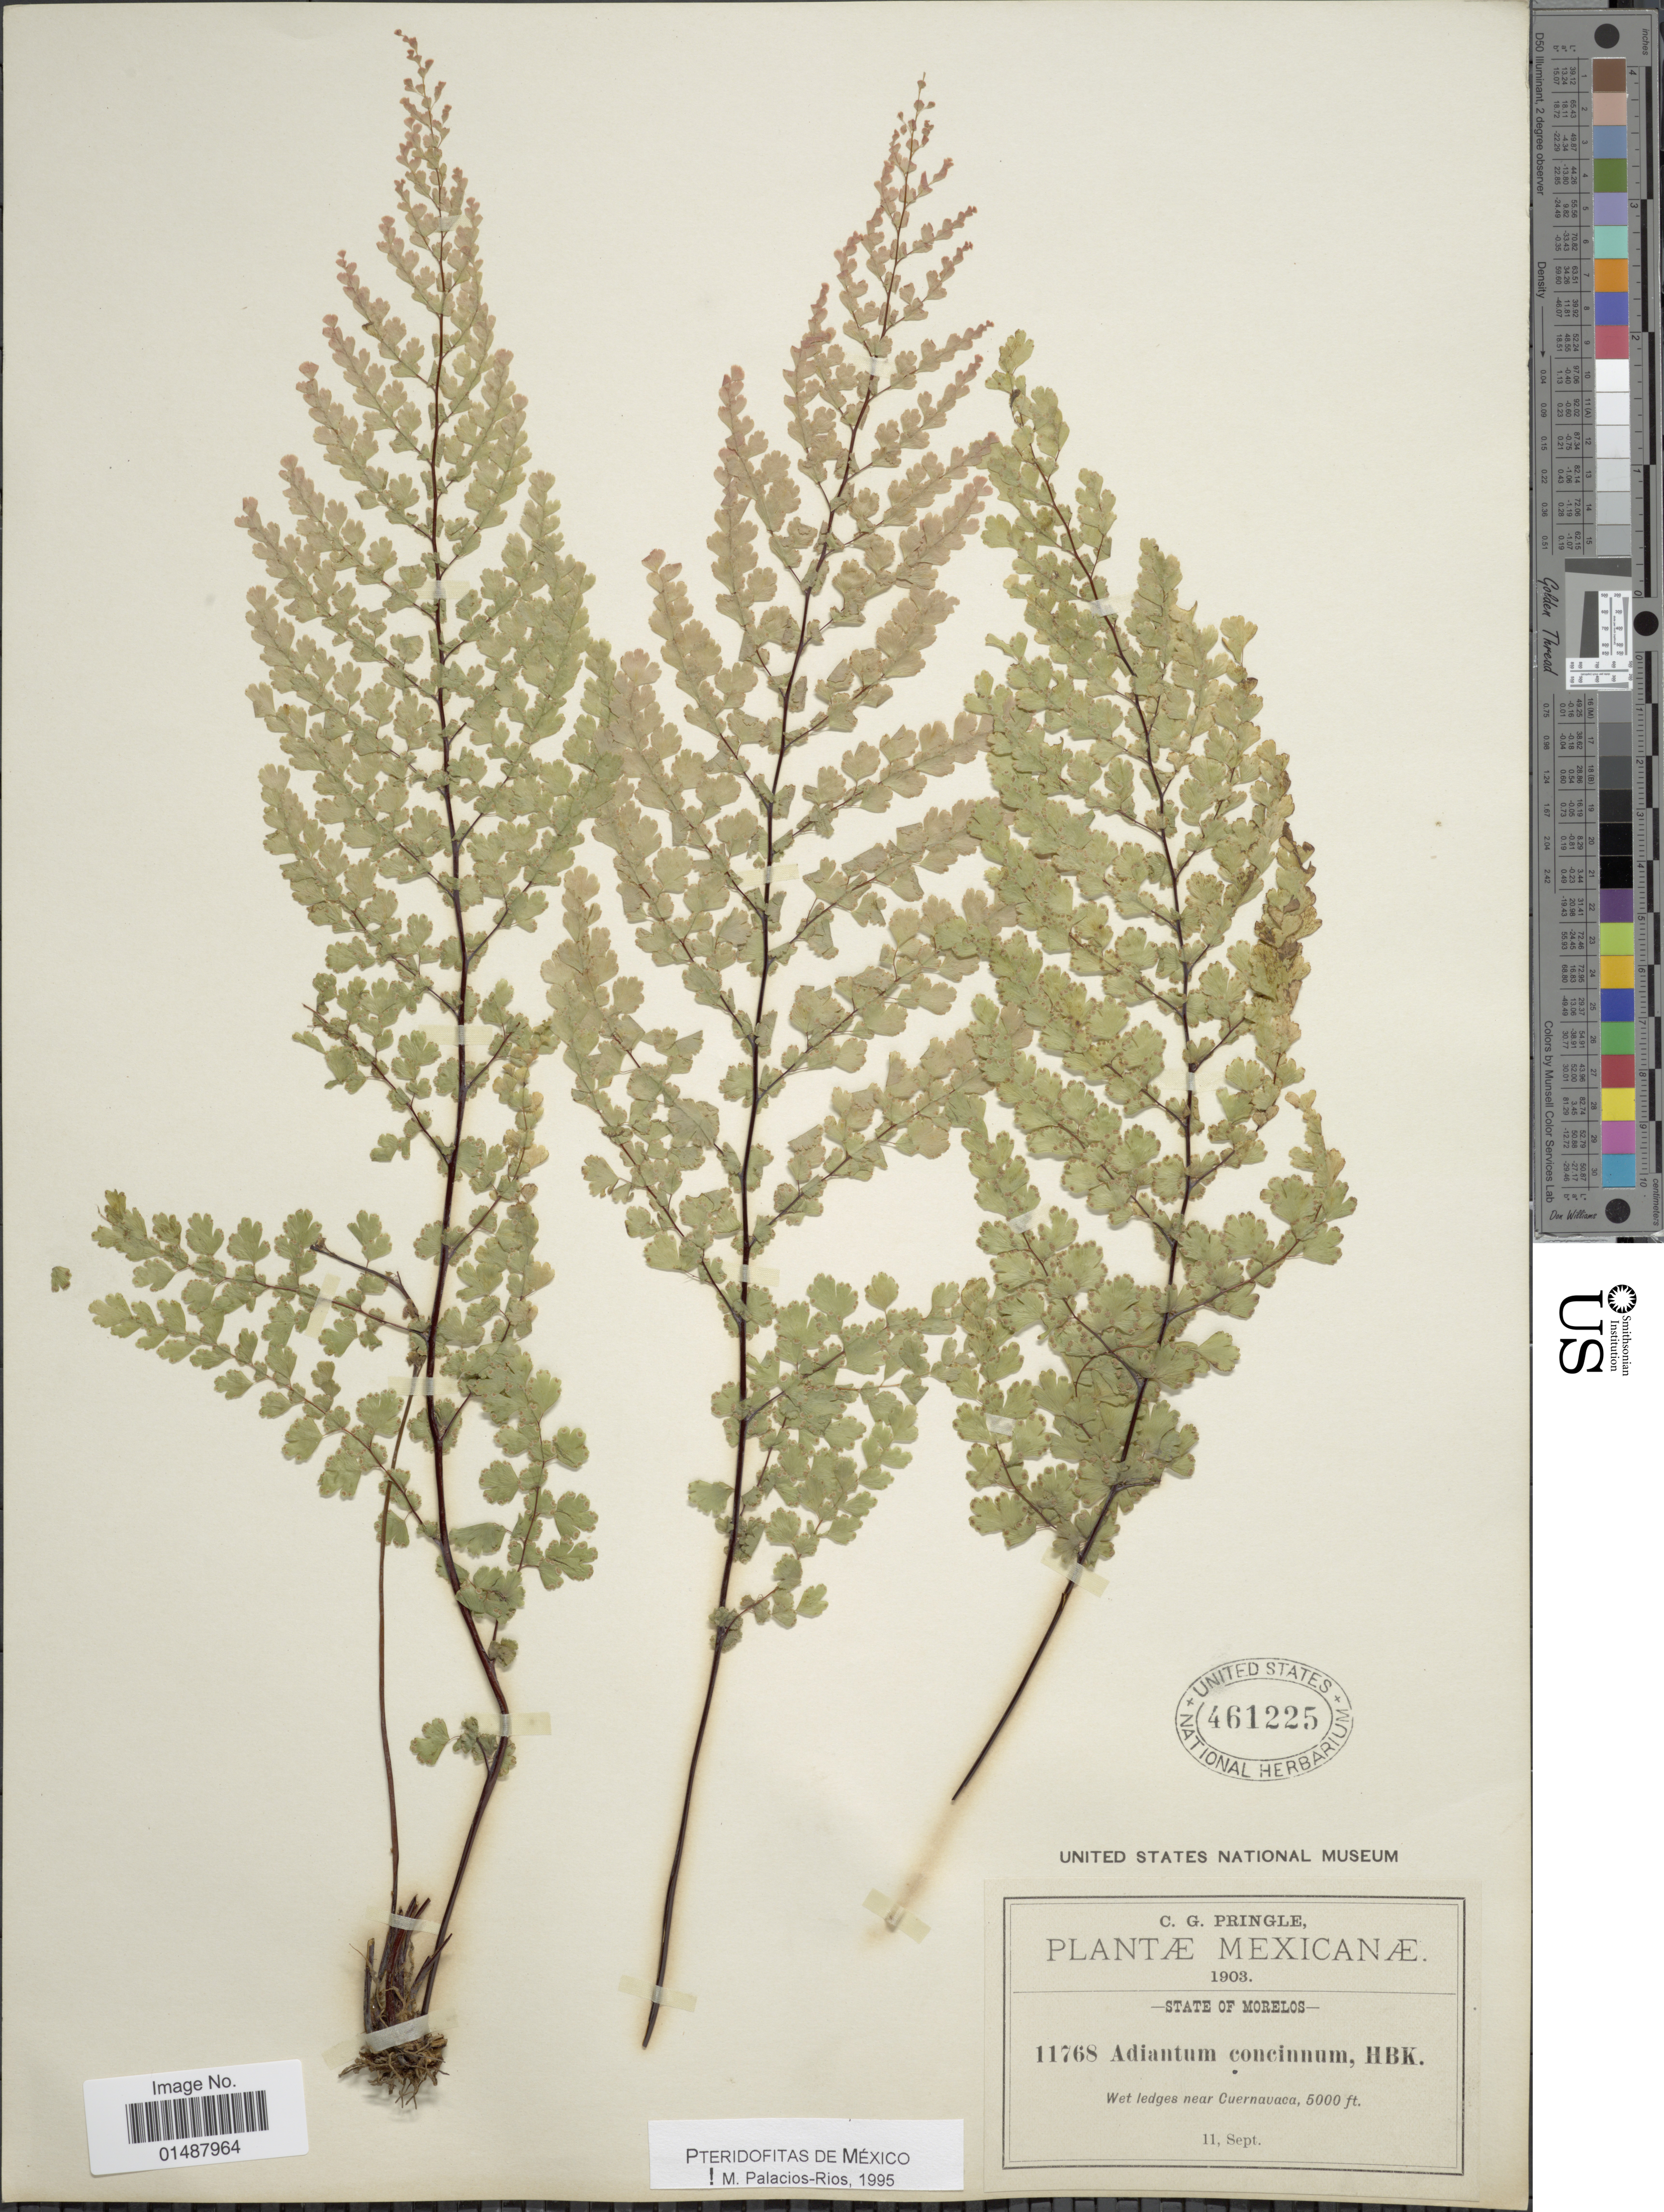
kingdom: Plantae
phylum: Tracheophyta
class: Polypodiopsida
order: Polypodiales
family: Pteridaceae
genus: Adiantum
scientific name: Adiantum concinnum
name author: Humb. & Bonpl. ex Willd.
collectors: C. G. Pringle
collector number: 11768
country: Mexico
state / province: Morelos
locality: Wet ledges near Cuernavaca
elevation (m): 1524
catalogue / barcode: US 461225